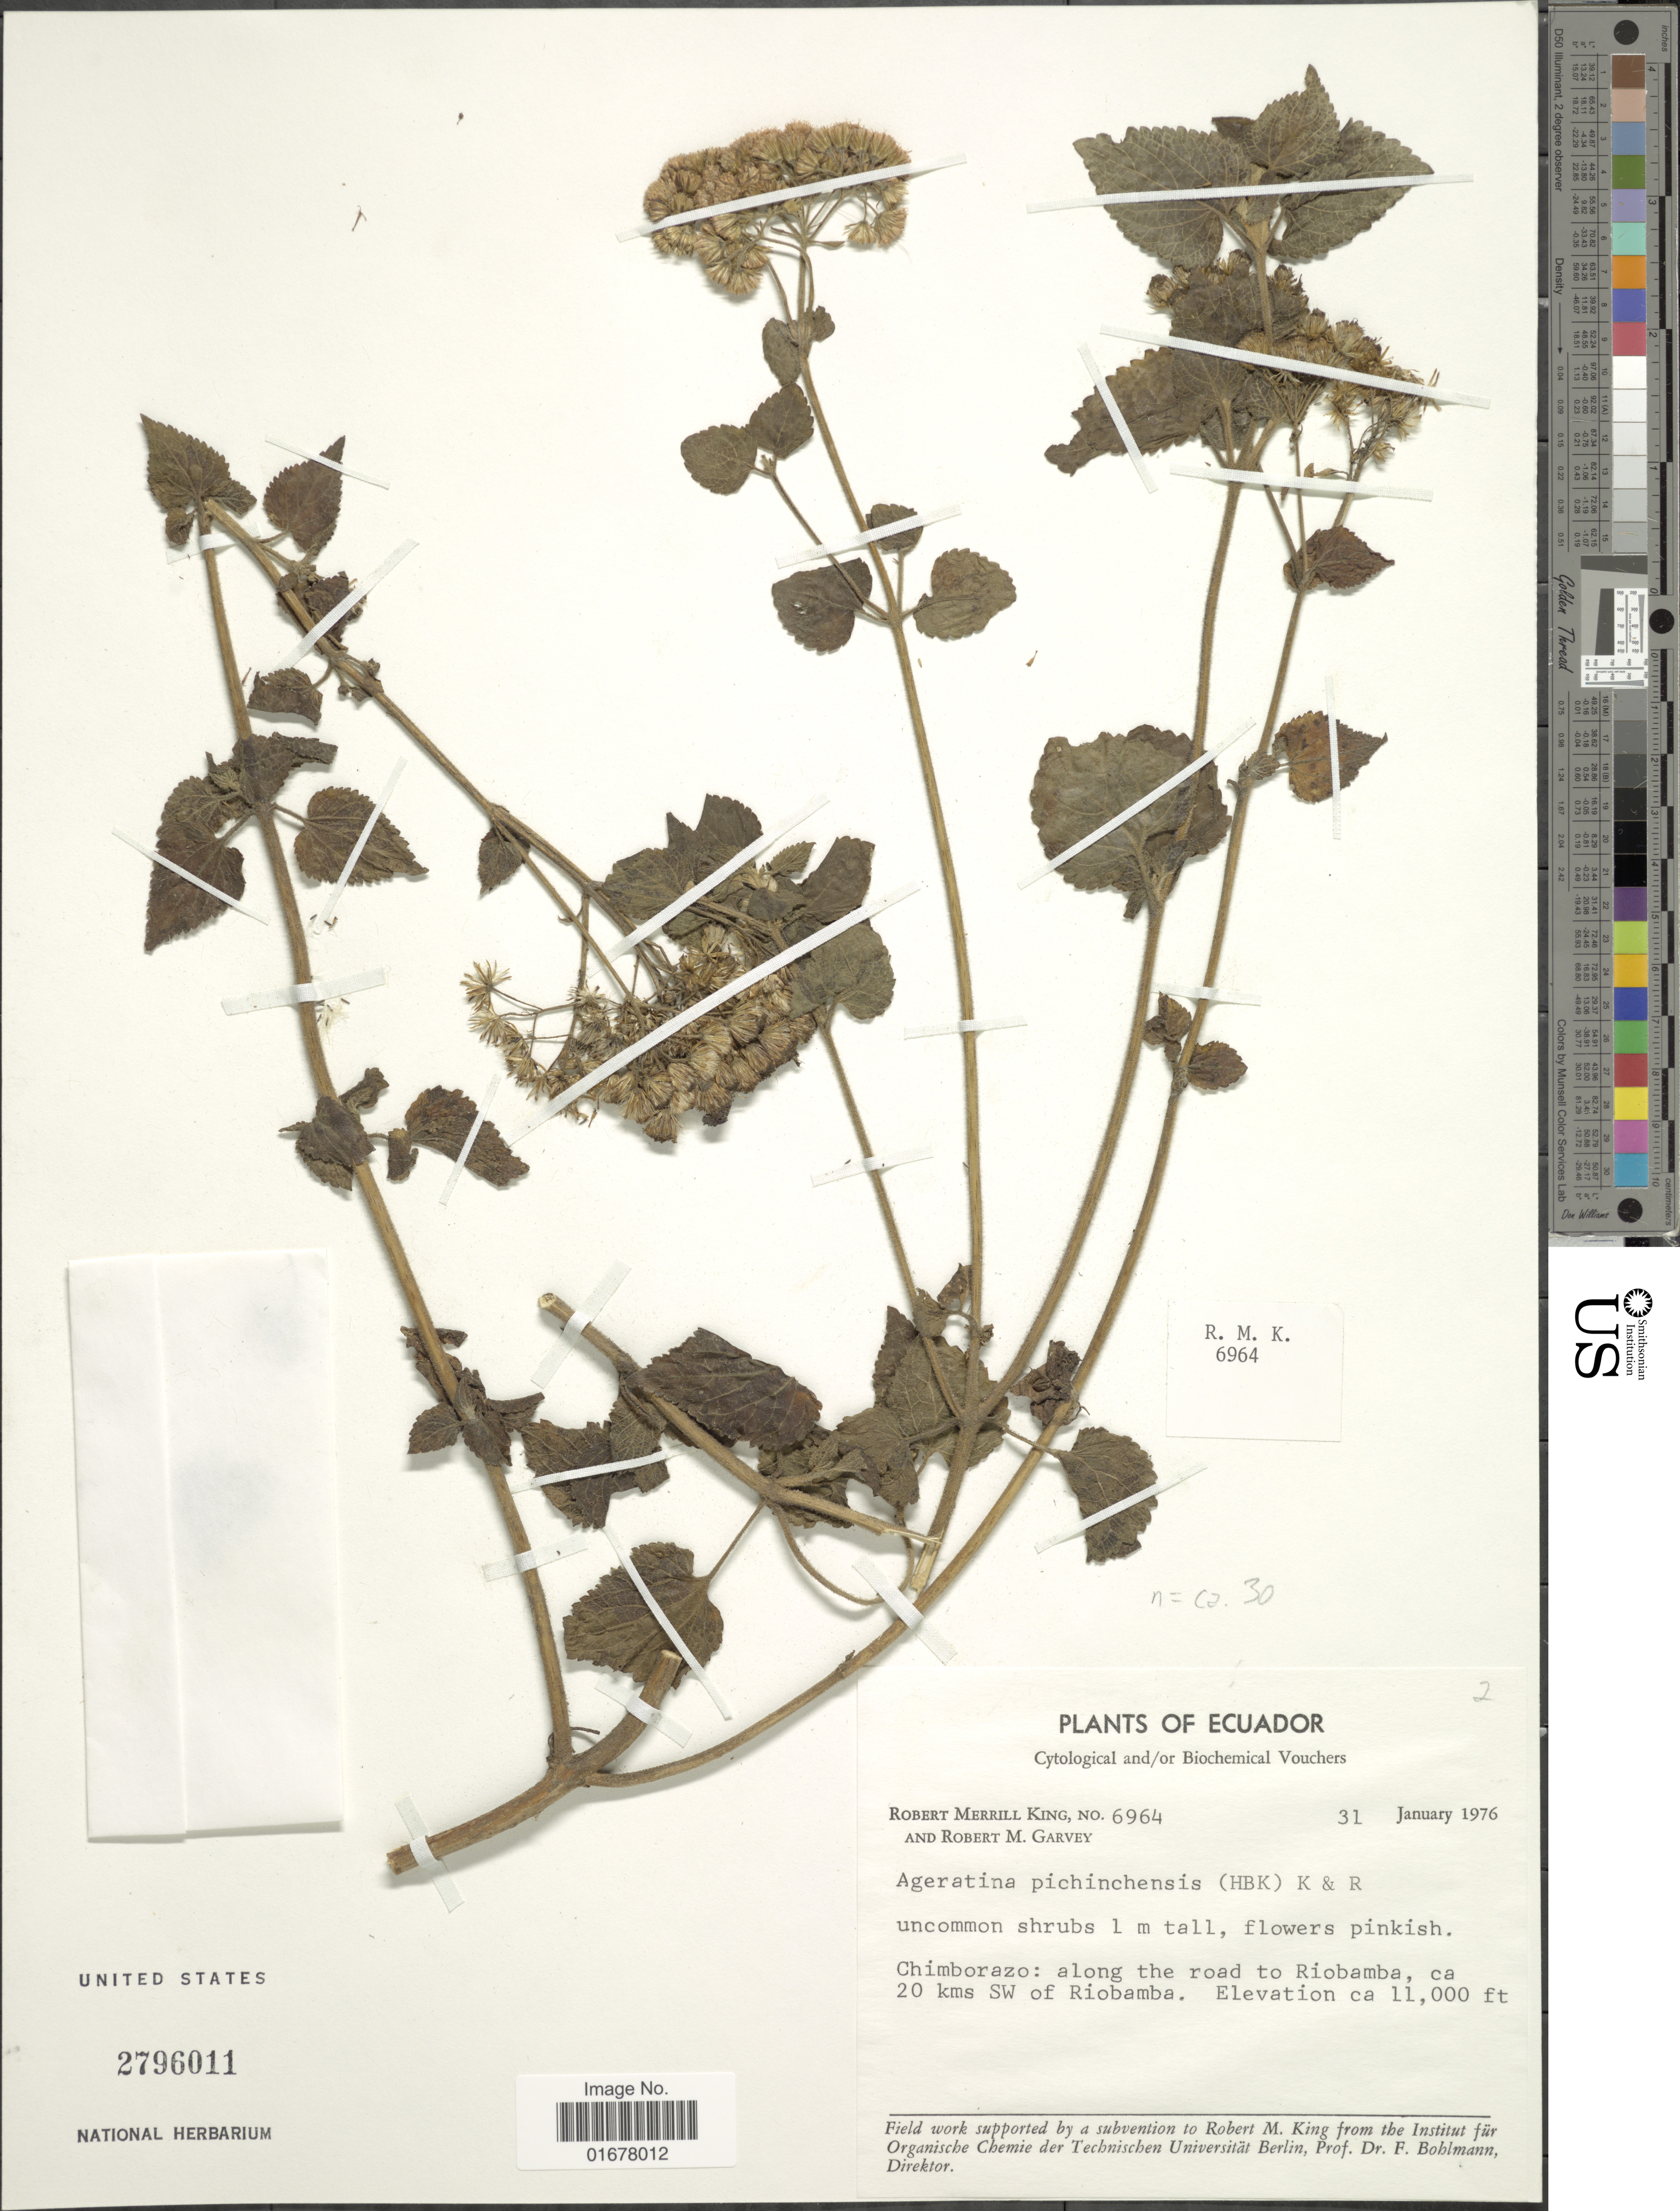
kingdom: Plantae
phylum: Tracheophyta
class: Magnoliopsida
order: Asterales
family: Asteraceae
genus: Ageratina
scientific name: Ageratina pichinchensis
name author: (Kunth) R.M. King & H. Rob.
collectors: R. M. King & R. Garvey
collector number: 6964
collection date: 1976-01-31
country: Ecuador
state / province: Chimborazo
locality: Chimborazo: along the road to Riobamba, 20 kms SW of Riobamba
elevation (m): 3353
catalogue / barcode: US 2796011